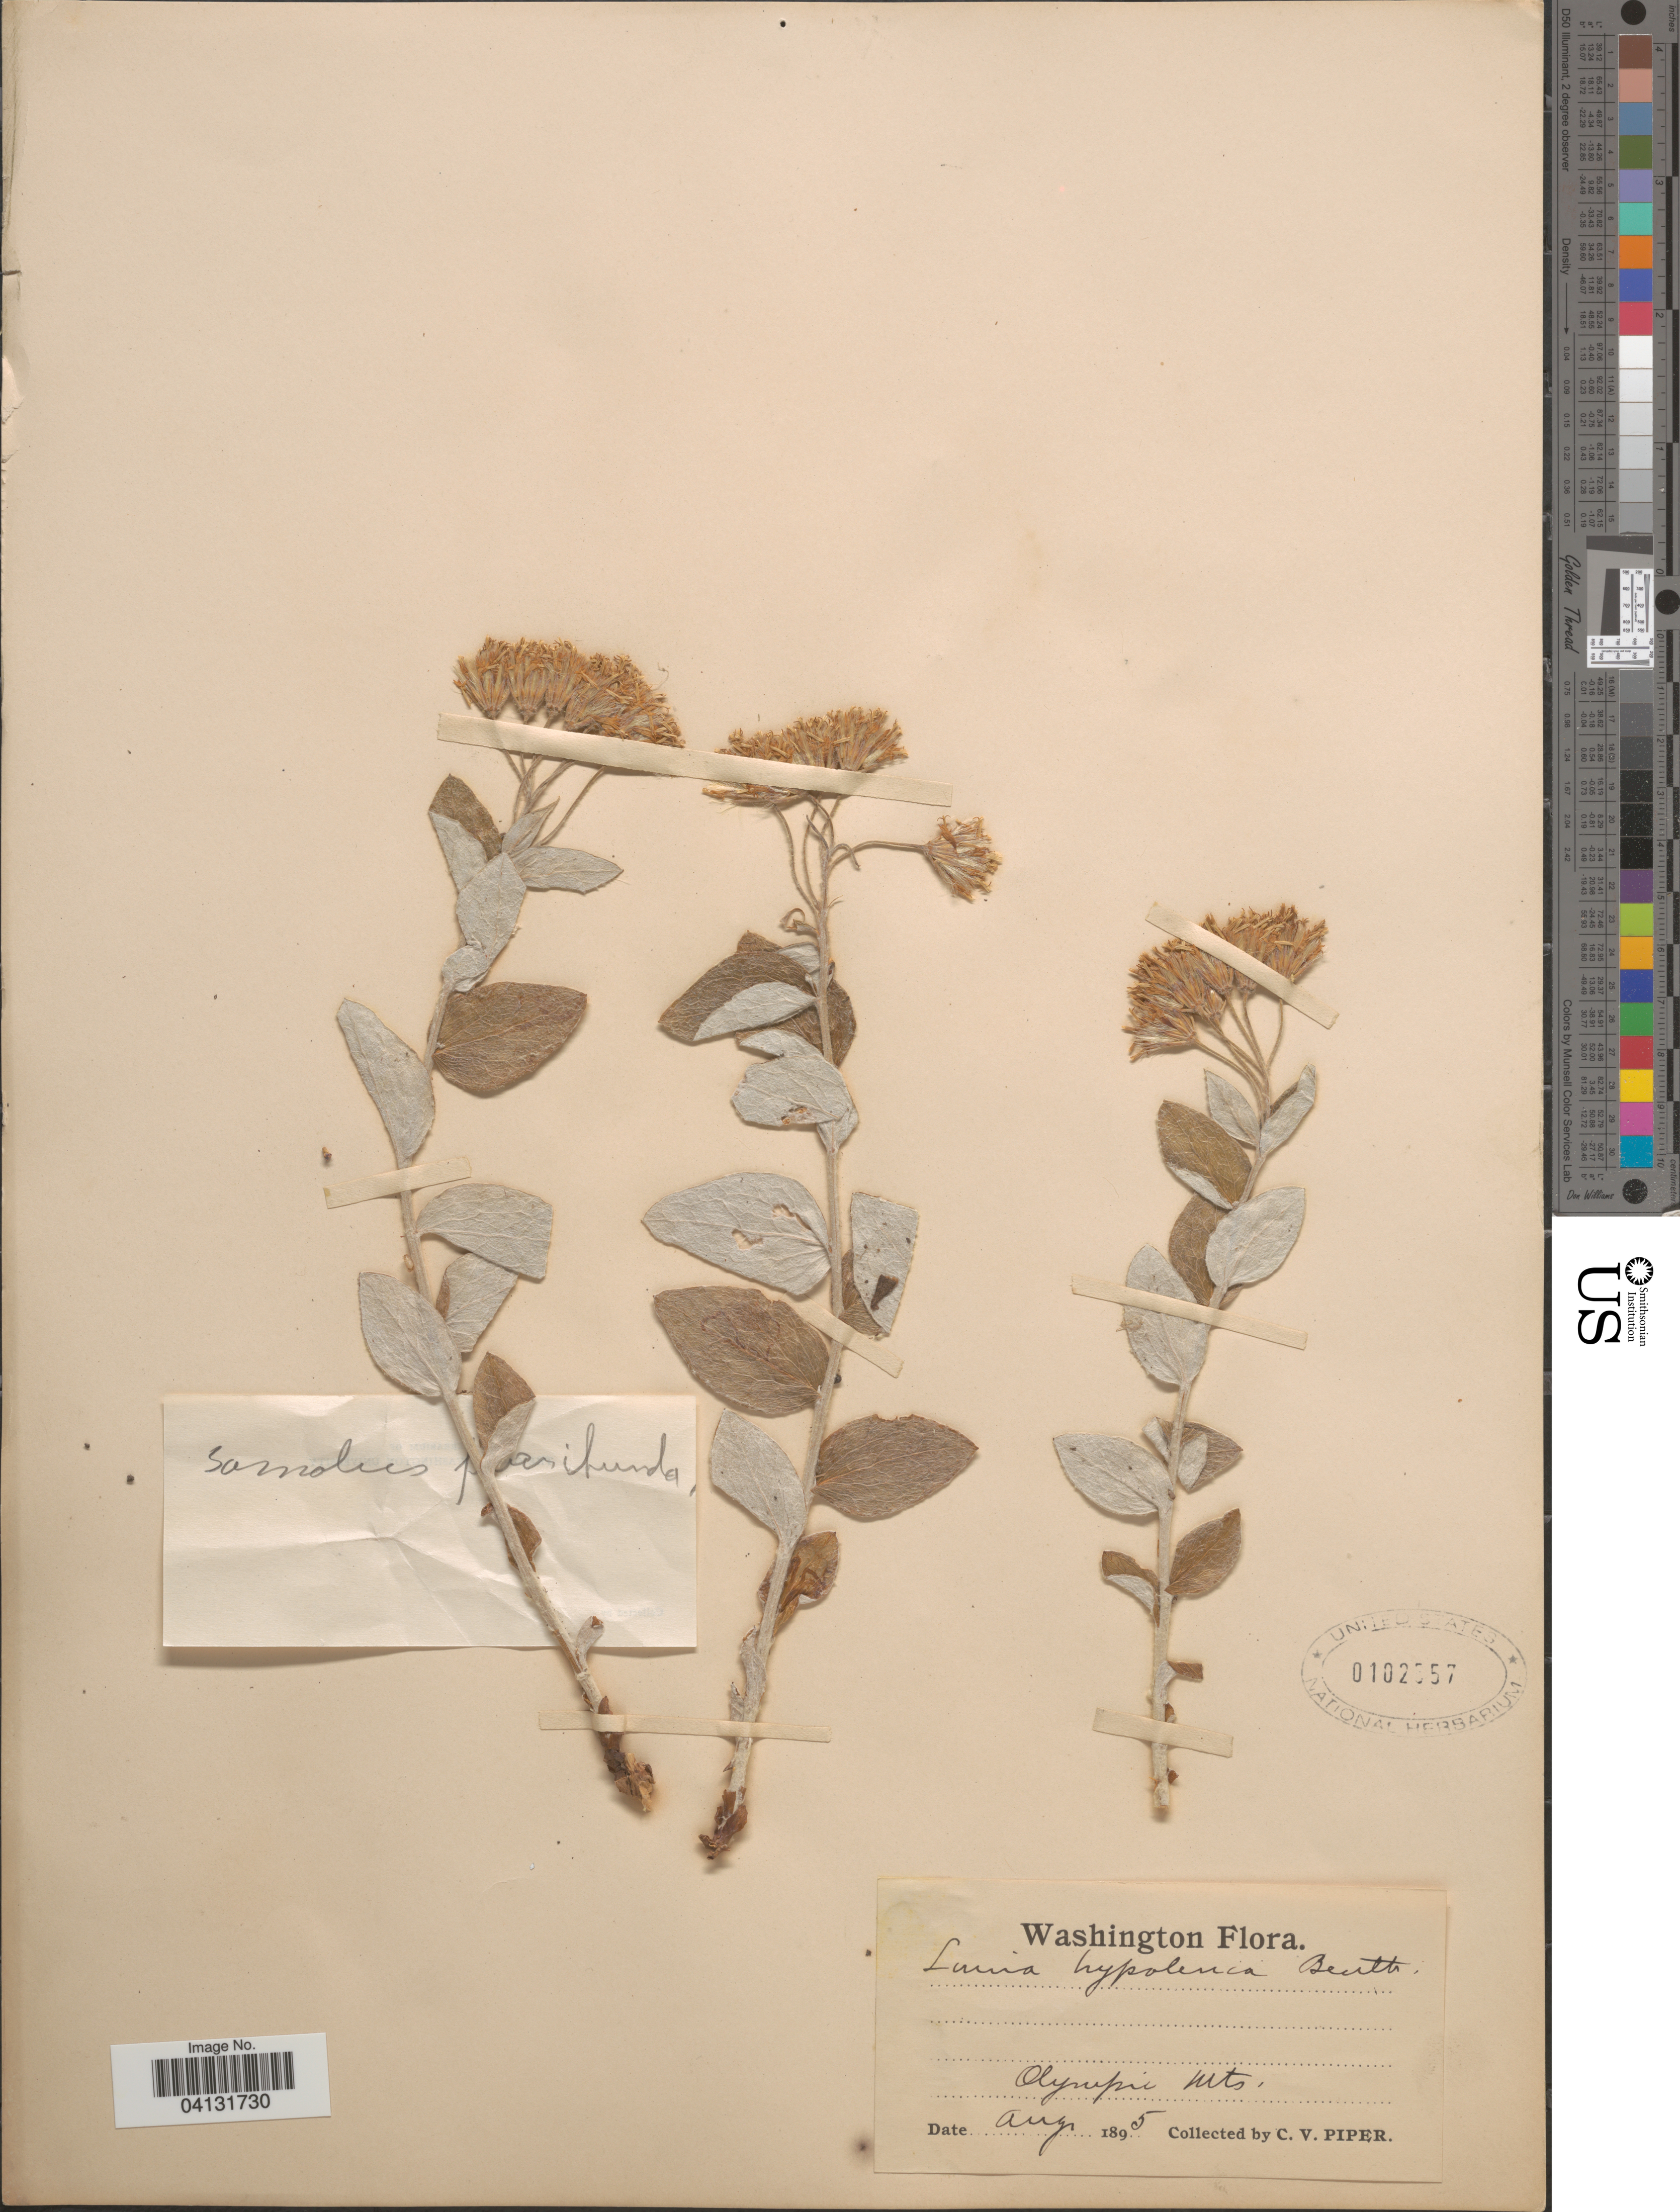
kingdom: Plantae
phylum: Tracheophyta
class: Magnoliopsida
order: Asterales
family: Asteraceae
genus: Luina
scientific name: Luina hypoleuca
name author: Benth.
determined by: Strong, Mark T., (BOT), Smithsonian Institution - National Museum of Natural History (UNITED STATES)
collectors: C. V. Piper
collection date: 1895-08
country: United States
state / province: Washington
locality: Olympic Mts.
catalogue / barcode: US 102357